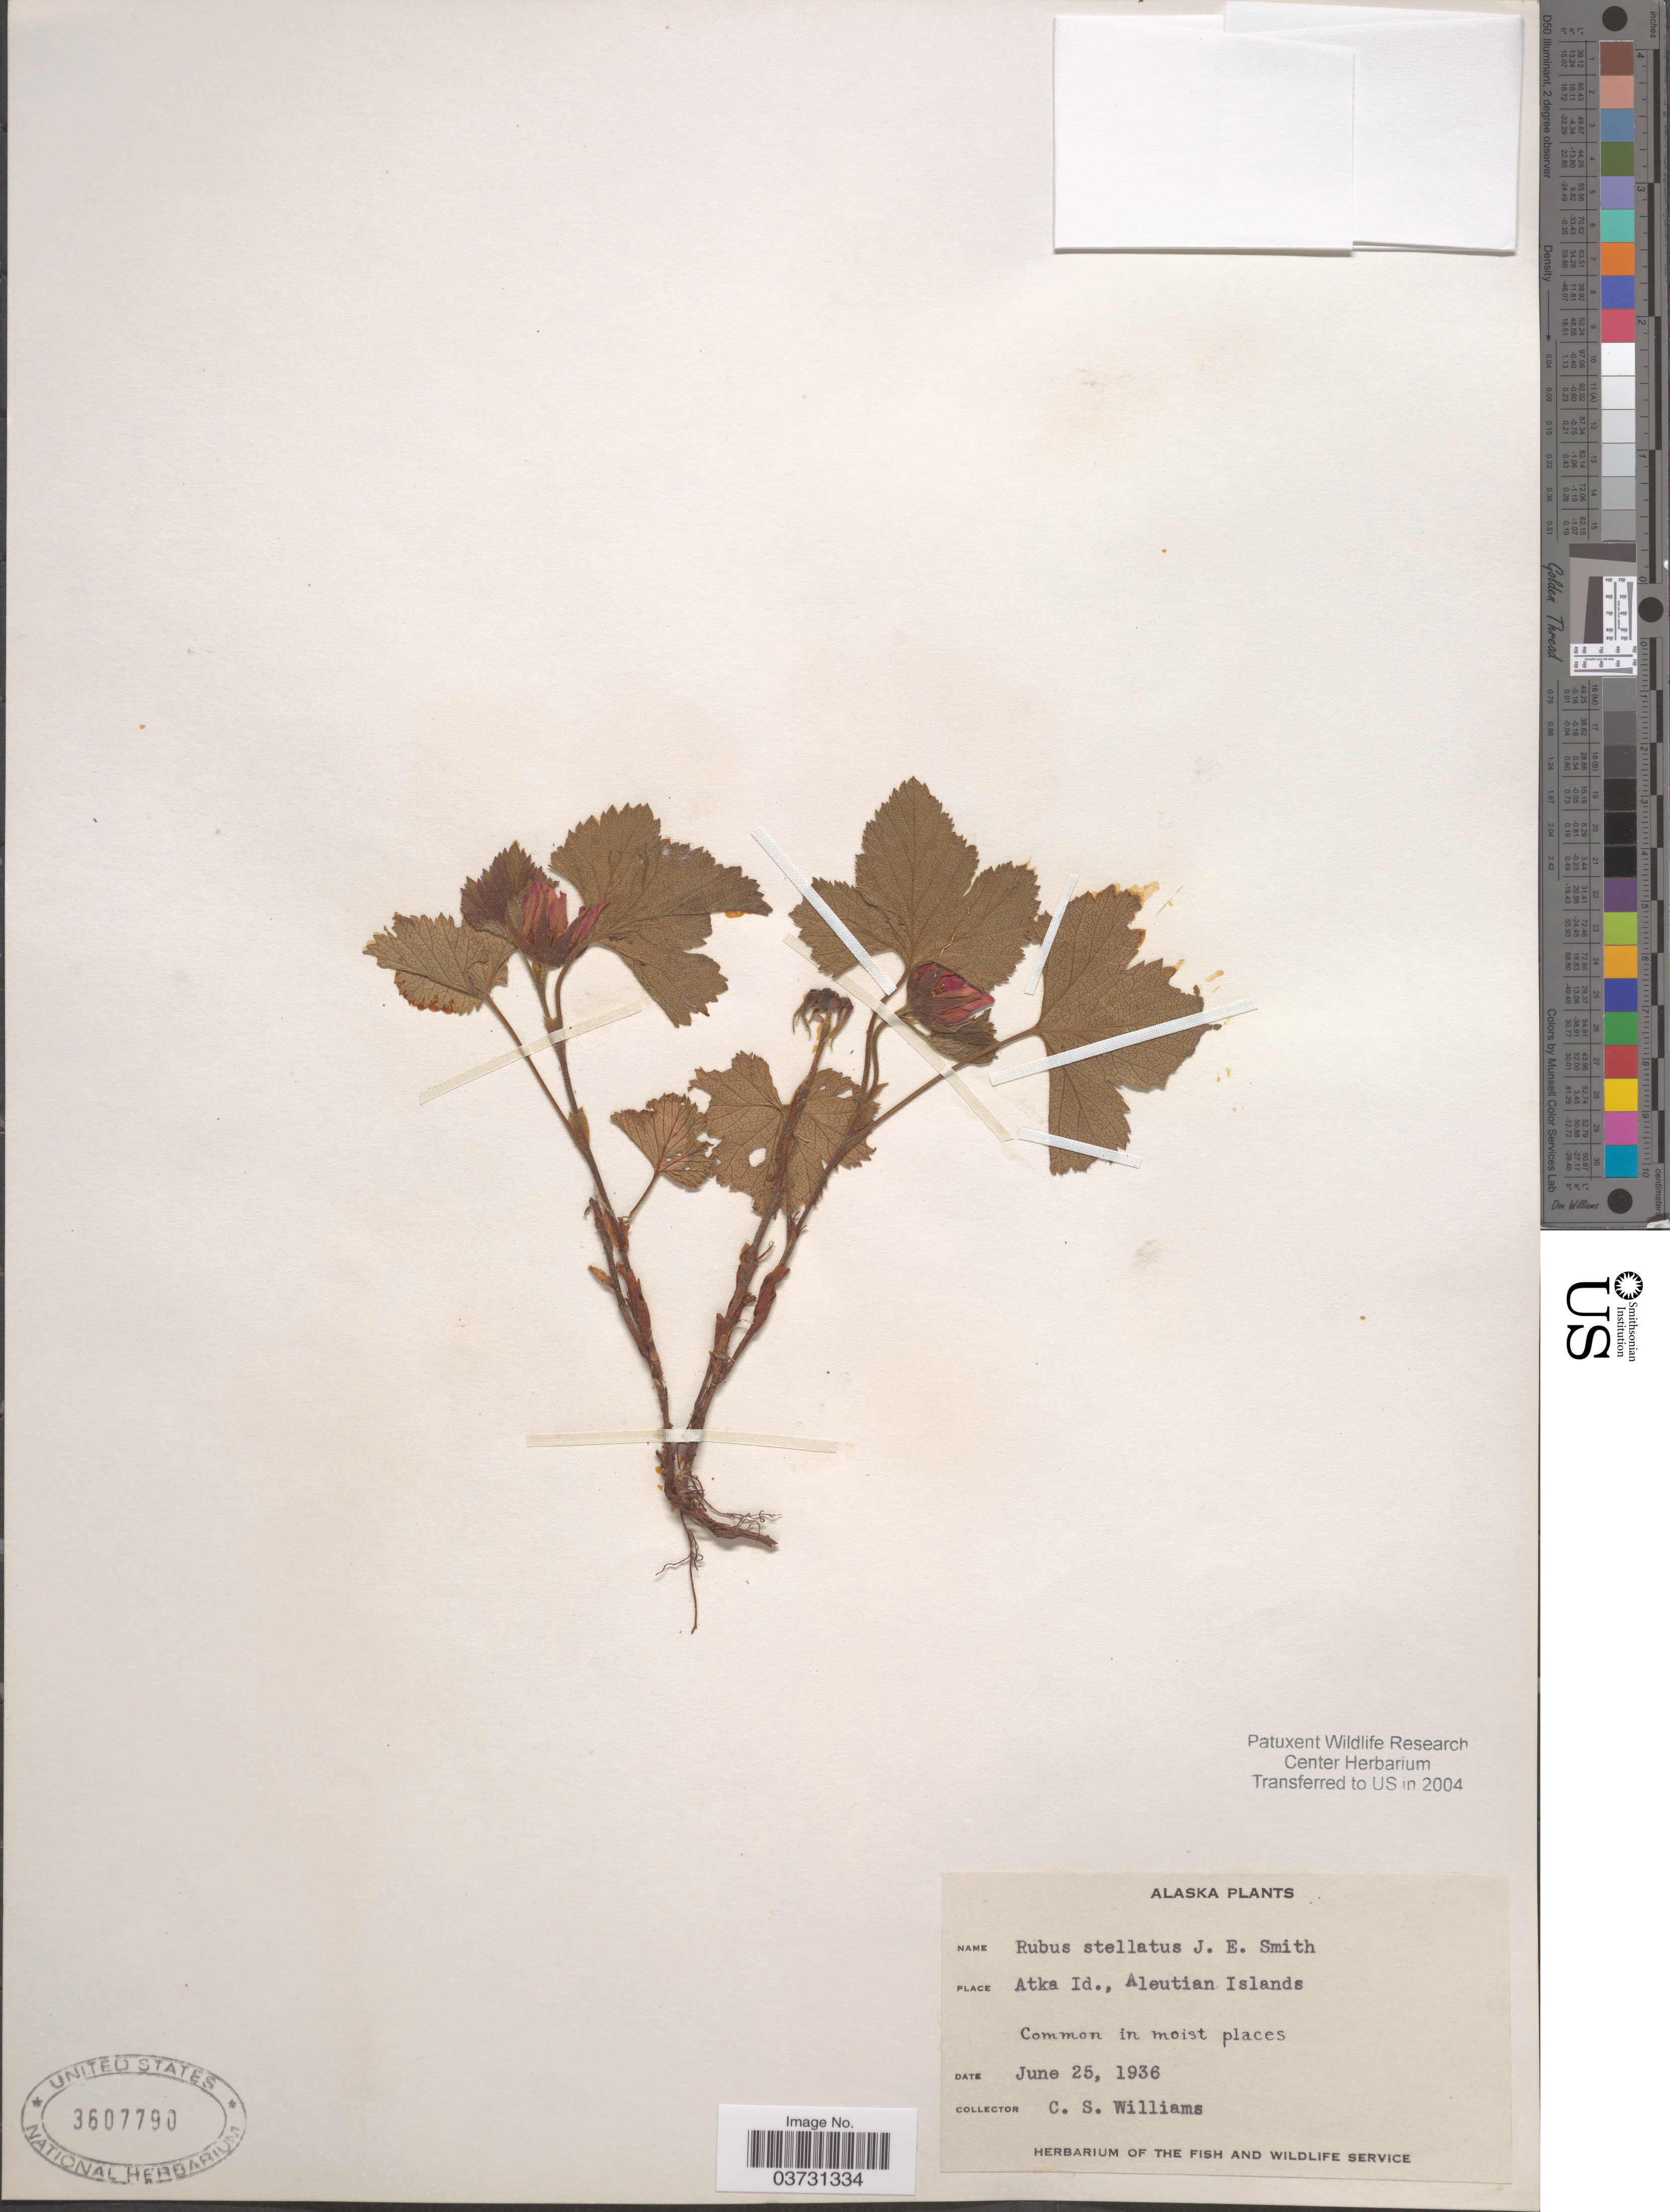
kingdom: Plantae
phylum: Tracheophyta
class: Magnoliopsida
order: Rosales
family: Rosaceae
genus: Rubus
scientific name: Rubus stellatus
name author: Sm.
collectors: C. Williams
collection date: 1936-06-25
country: United States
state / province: Alaska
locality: Atka Id., Aleutian Islands.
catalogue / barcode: US 3607790